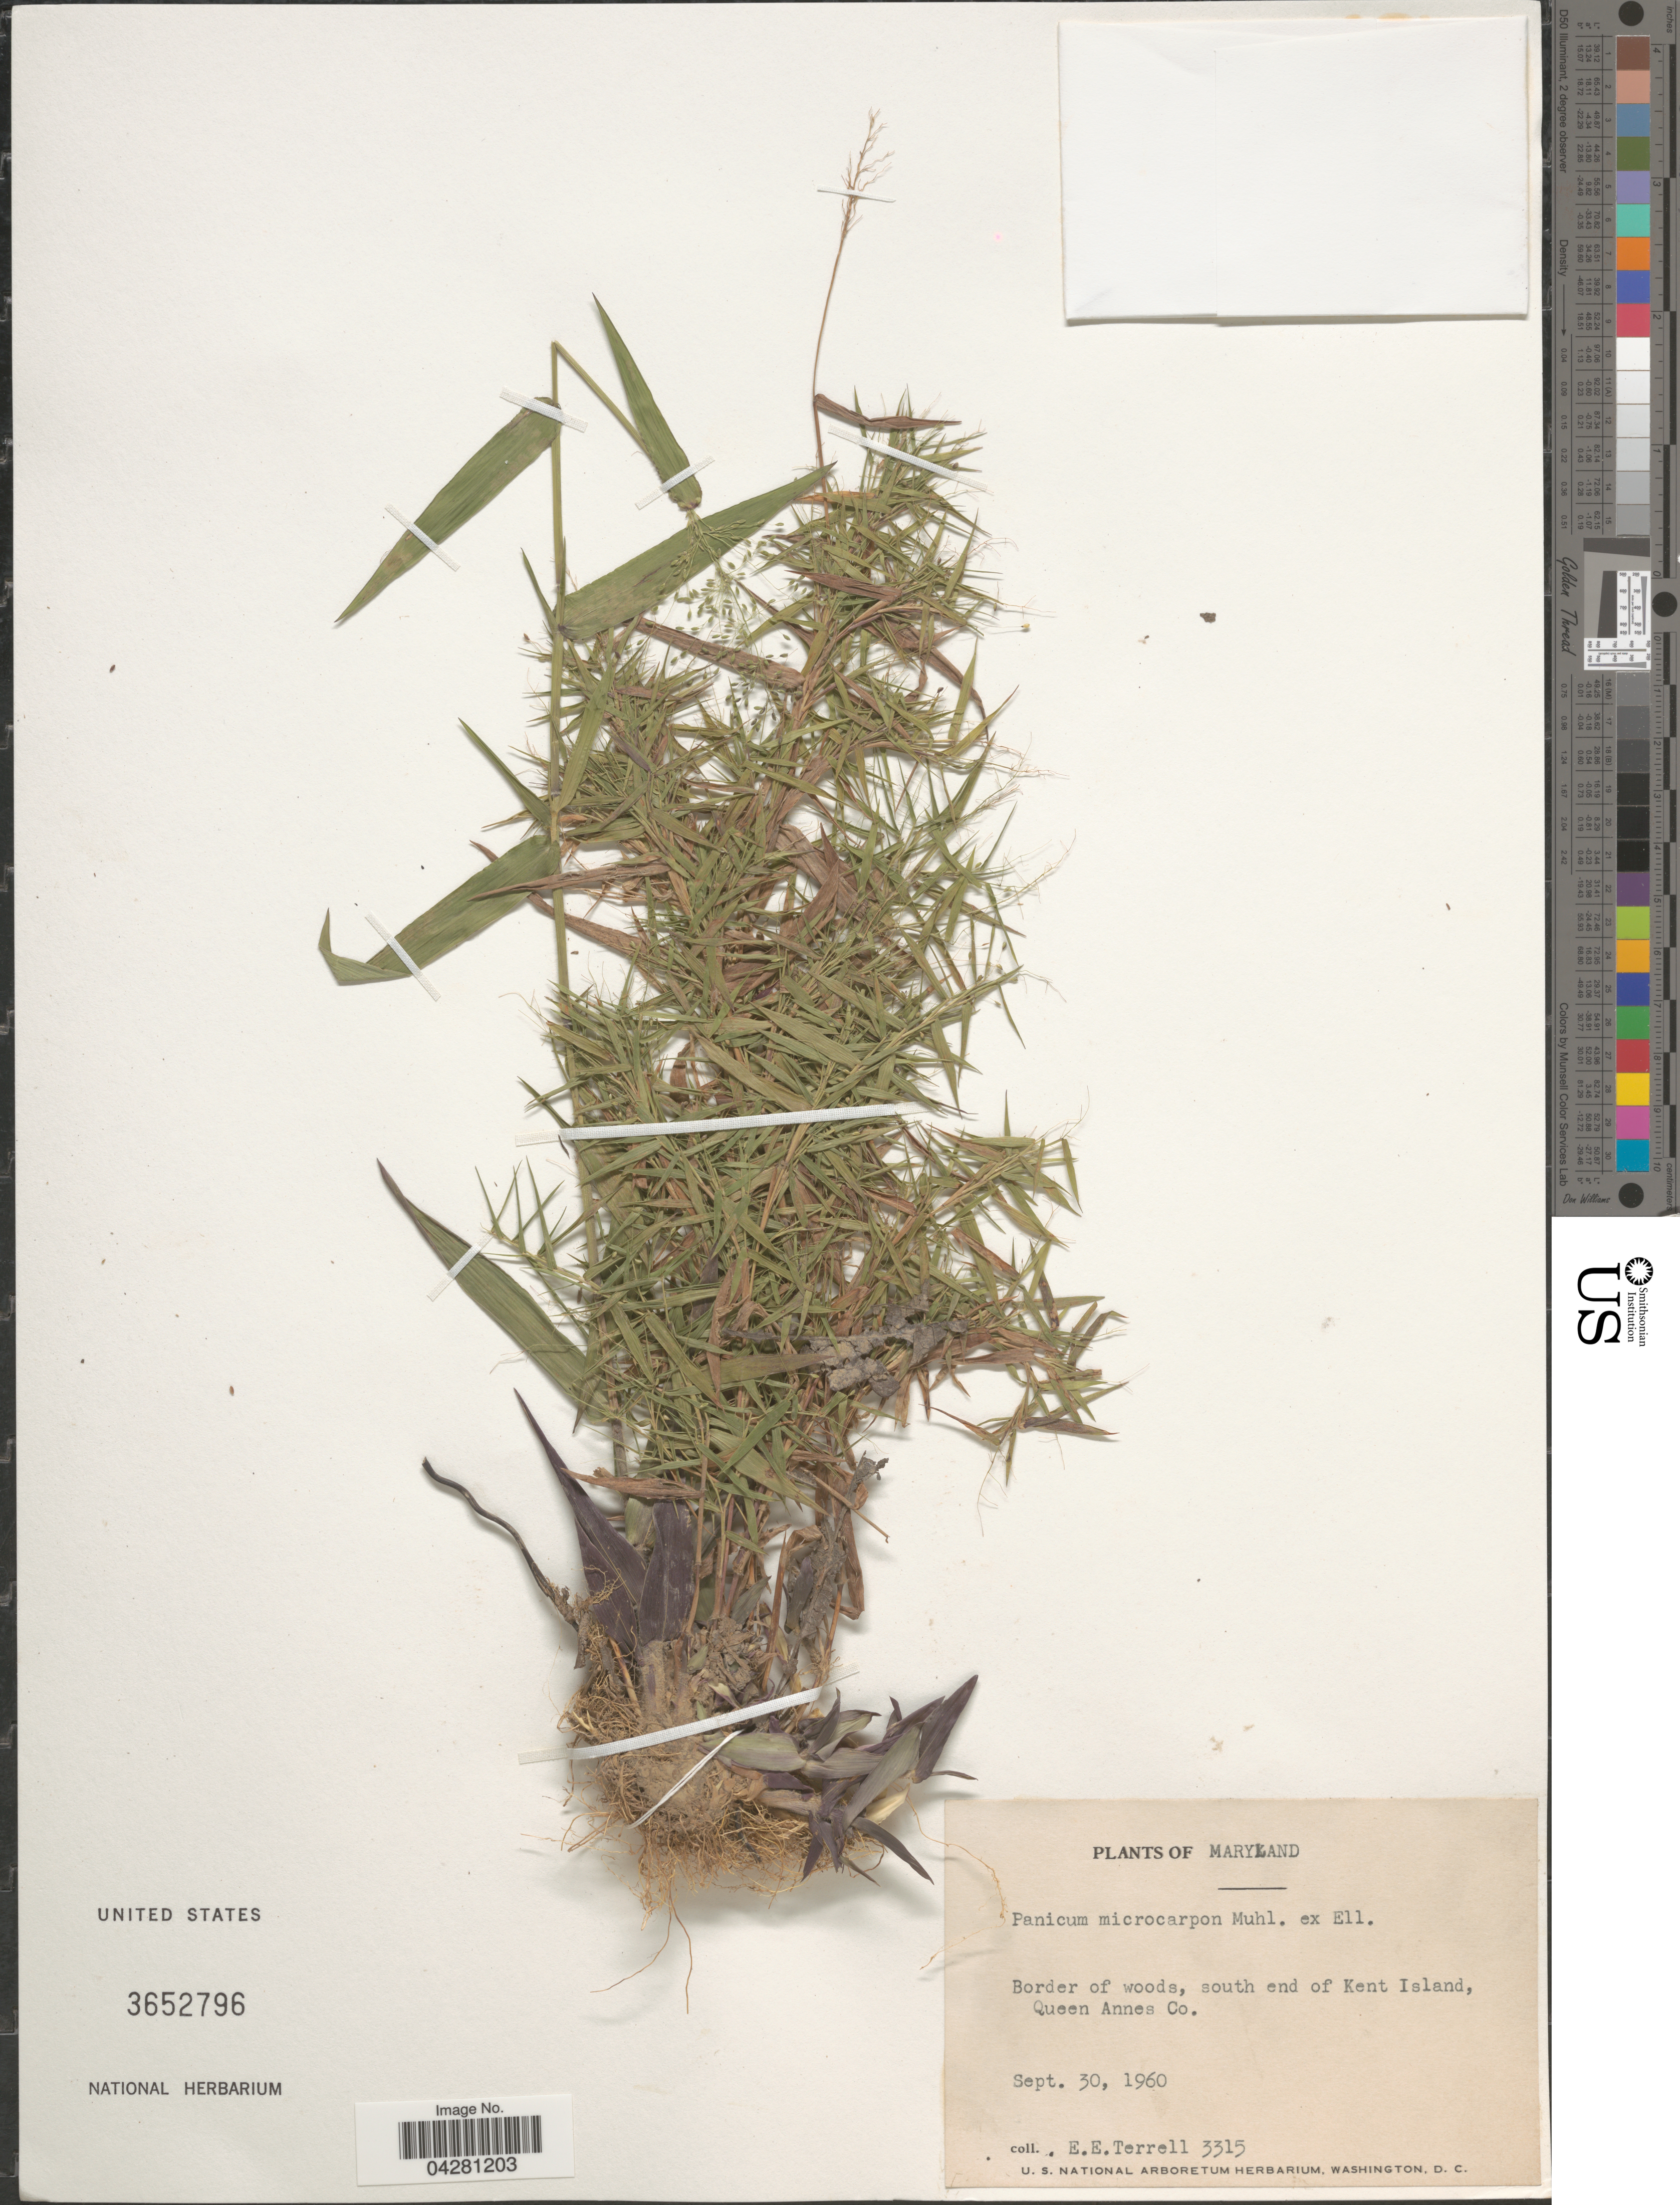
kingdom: Plantae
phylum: Tracheophyta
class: Liliopsida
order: Poales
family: Poaceae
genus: Dichanthelium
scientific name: Dichanthelium dichotomum var. ramulosum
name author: (Torr.) Lelong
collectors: E. E. Terrell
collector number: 3315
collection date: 1960-09-30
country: United States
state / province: Maryland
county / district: Queen Anne's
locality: Border of woods, south end of Kent Island, Queen Annes Co.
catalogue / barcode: US 3652796